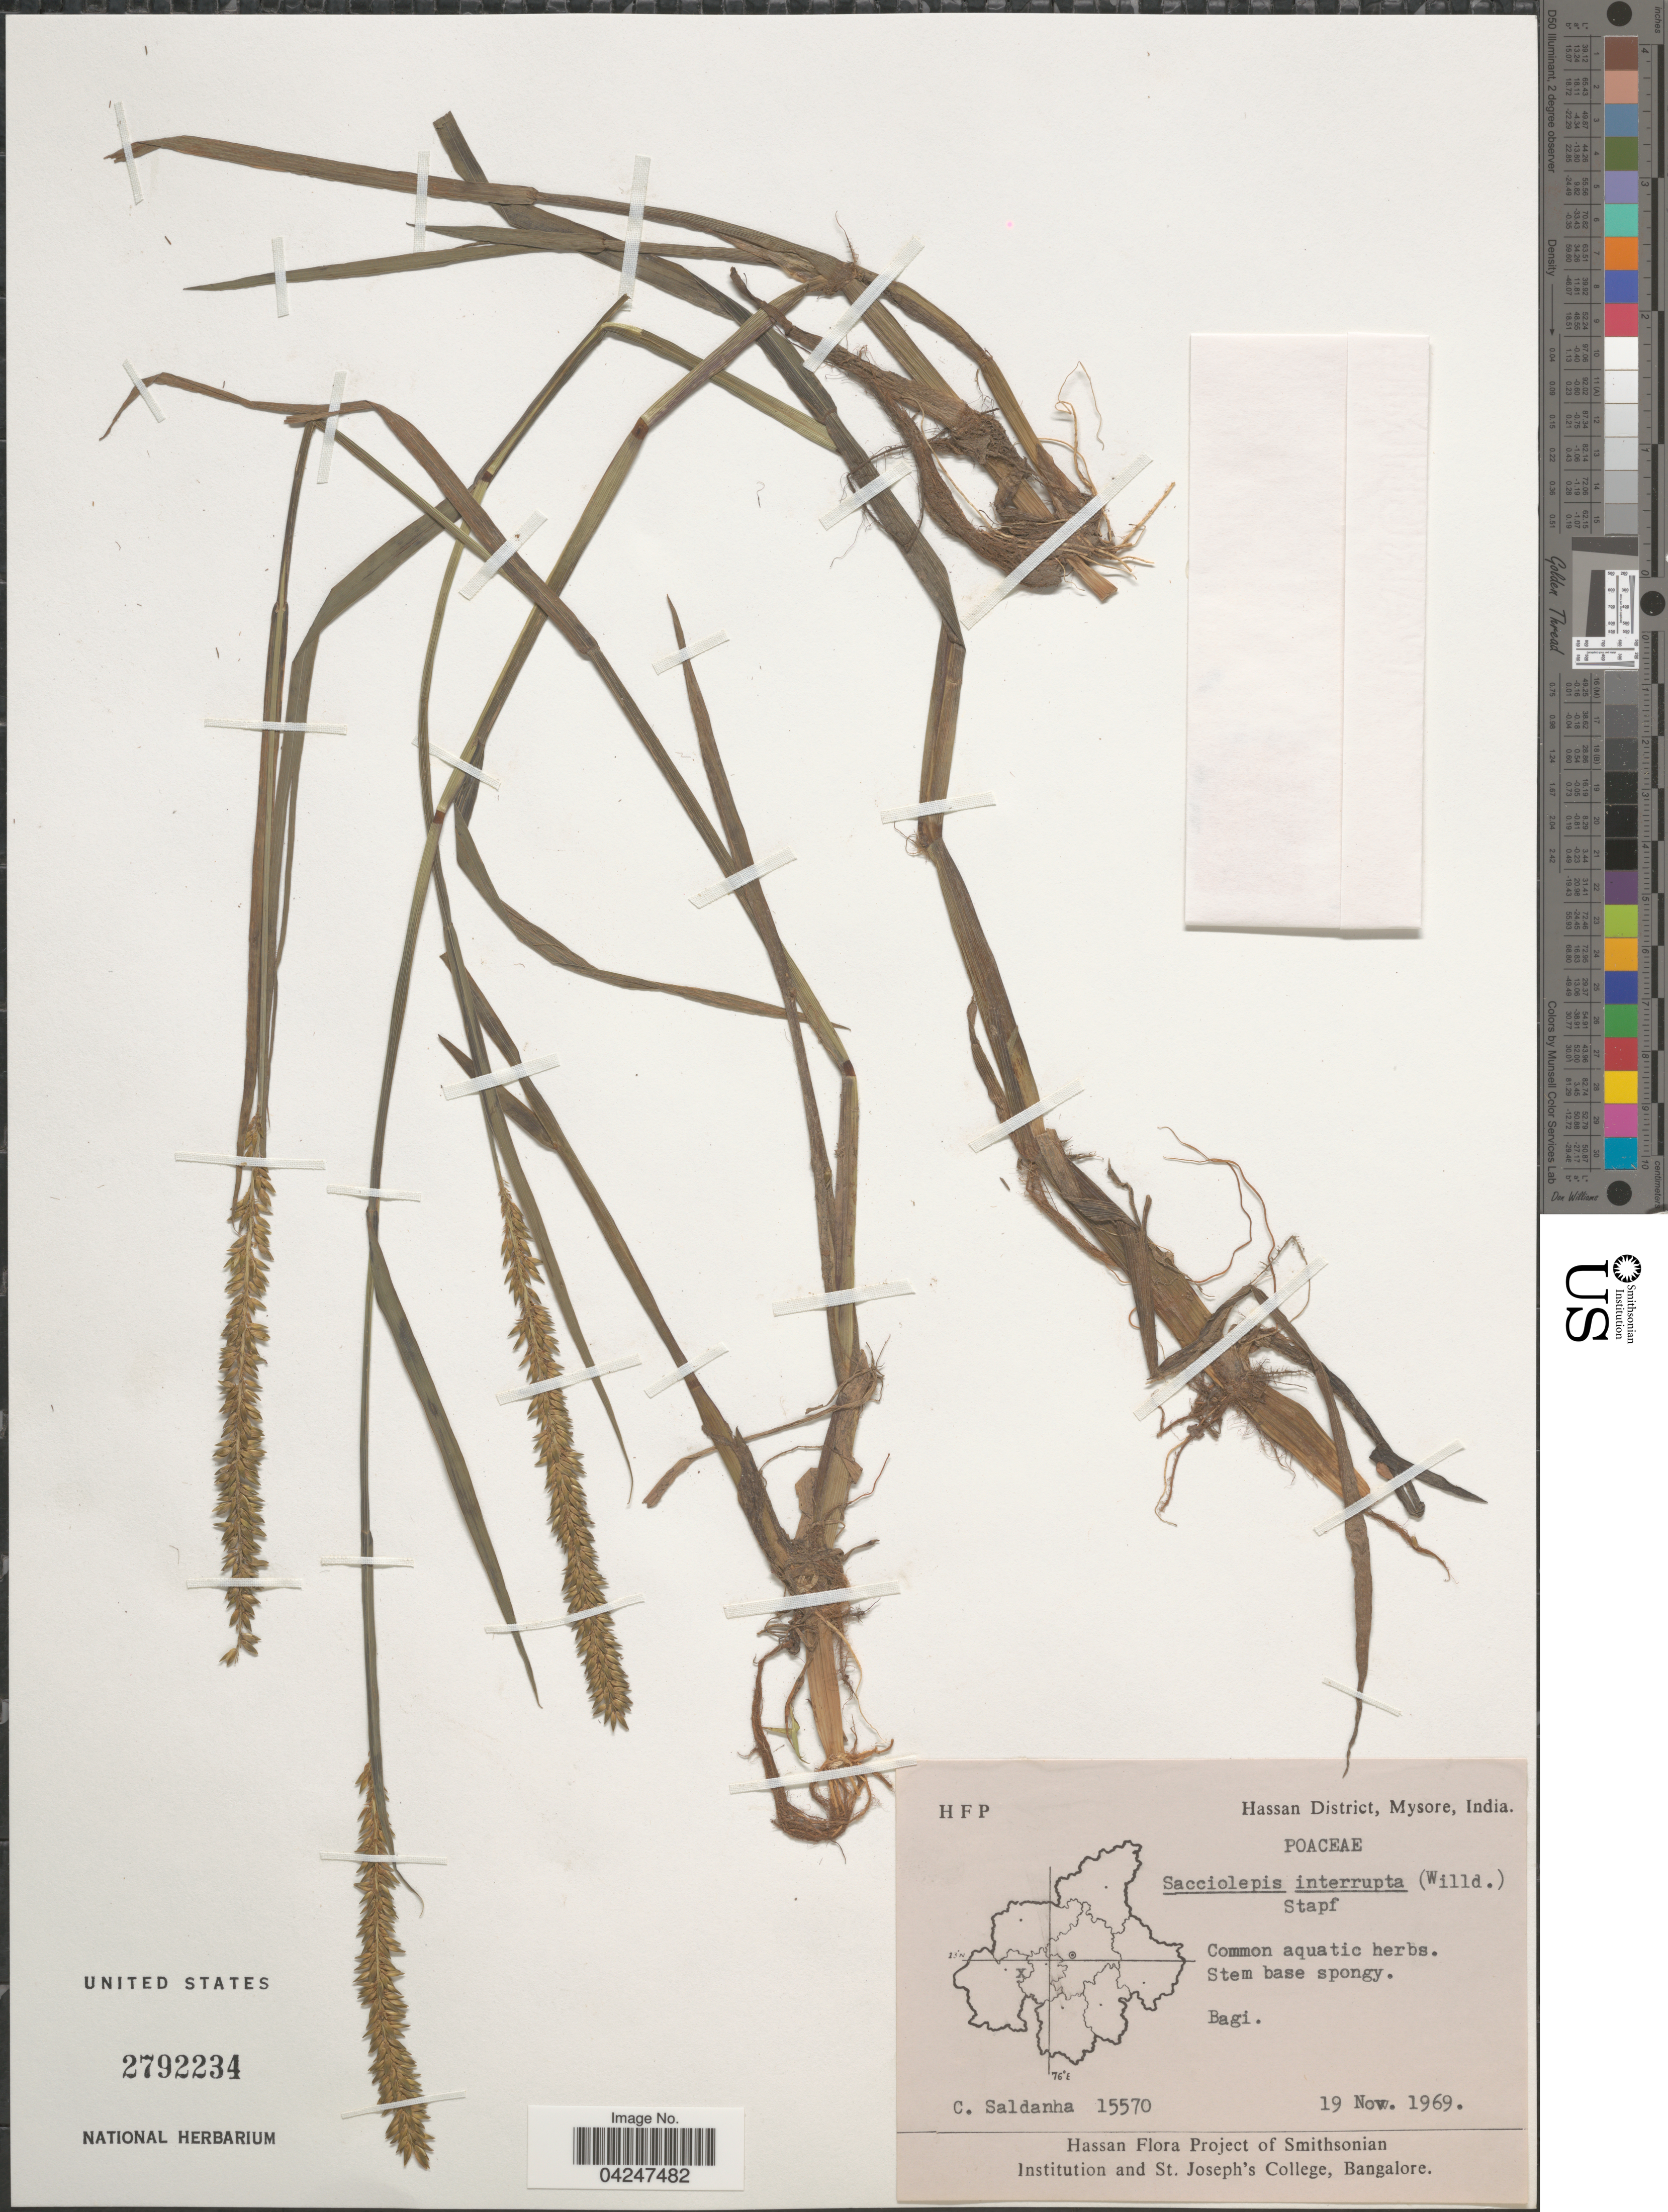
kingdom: Plantae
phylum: Tracheophyta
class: Liliopsida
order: Poales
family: Poaceae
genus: Sacciolepis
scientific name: Sacciolepis interrupta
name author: (Willd.) Stapf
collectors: C. Saldanha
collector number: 15570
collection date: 1969-11-19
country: India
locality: Hassan District, Mysore. Bagi.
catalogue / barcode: US 2792234